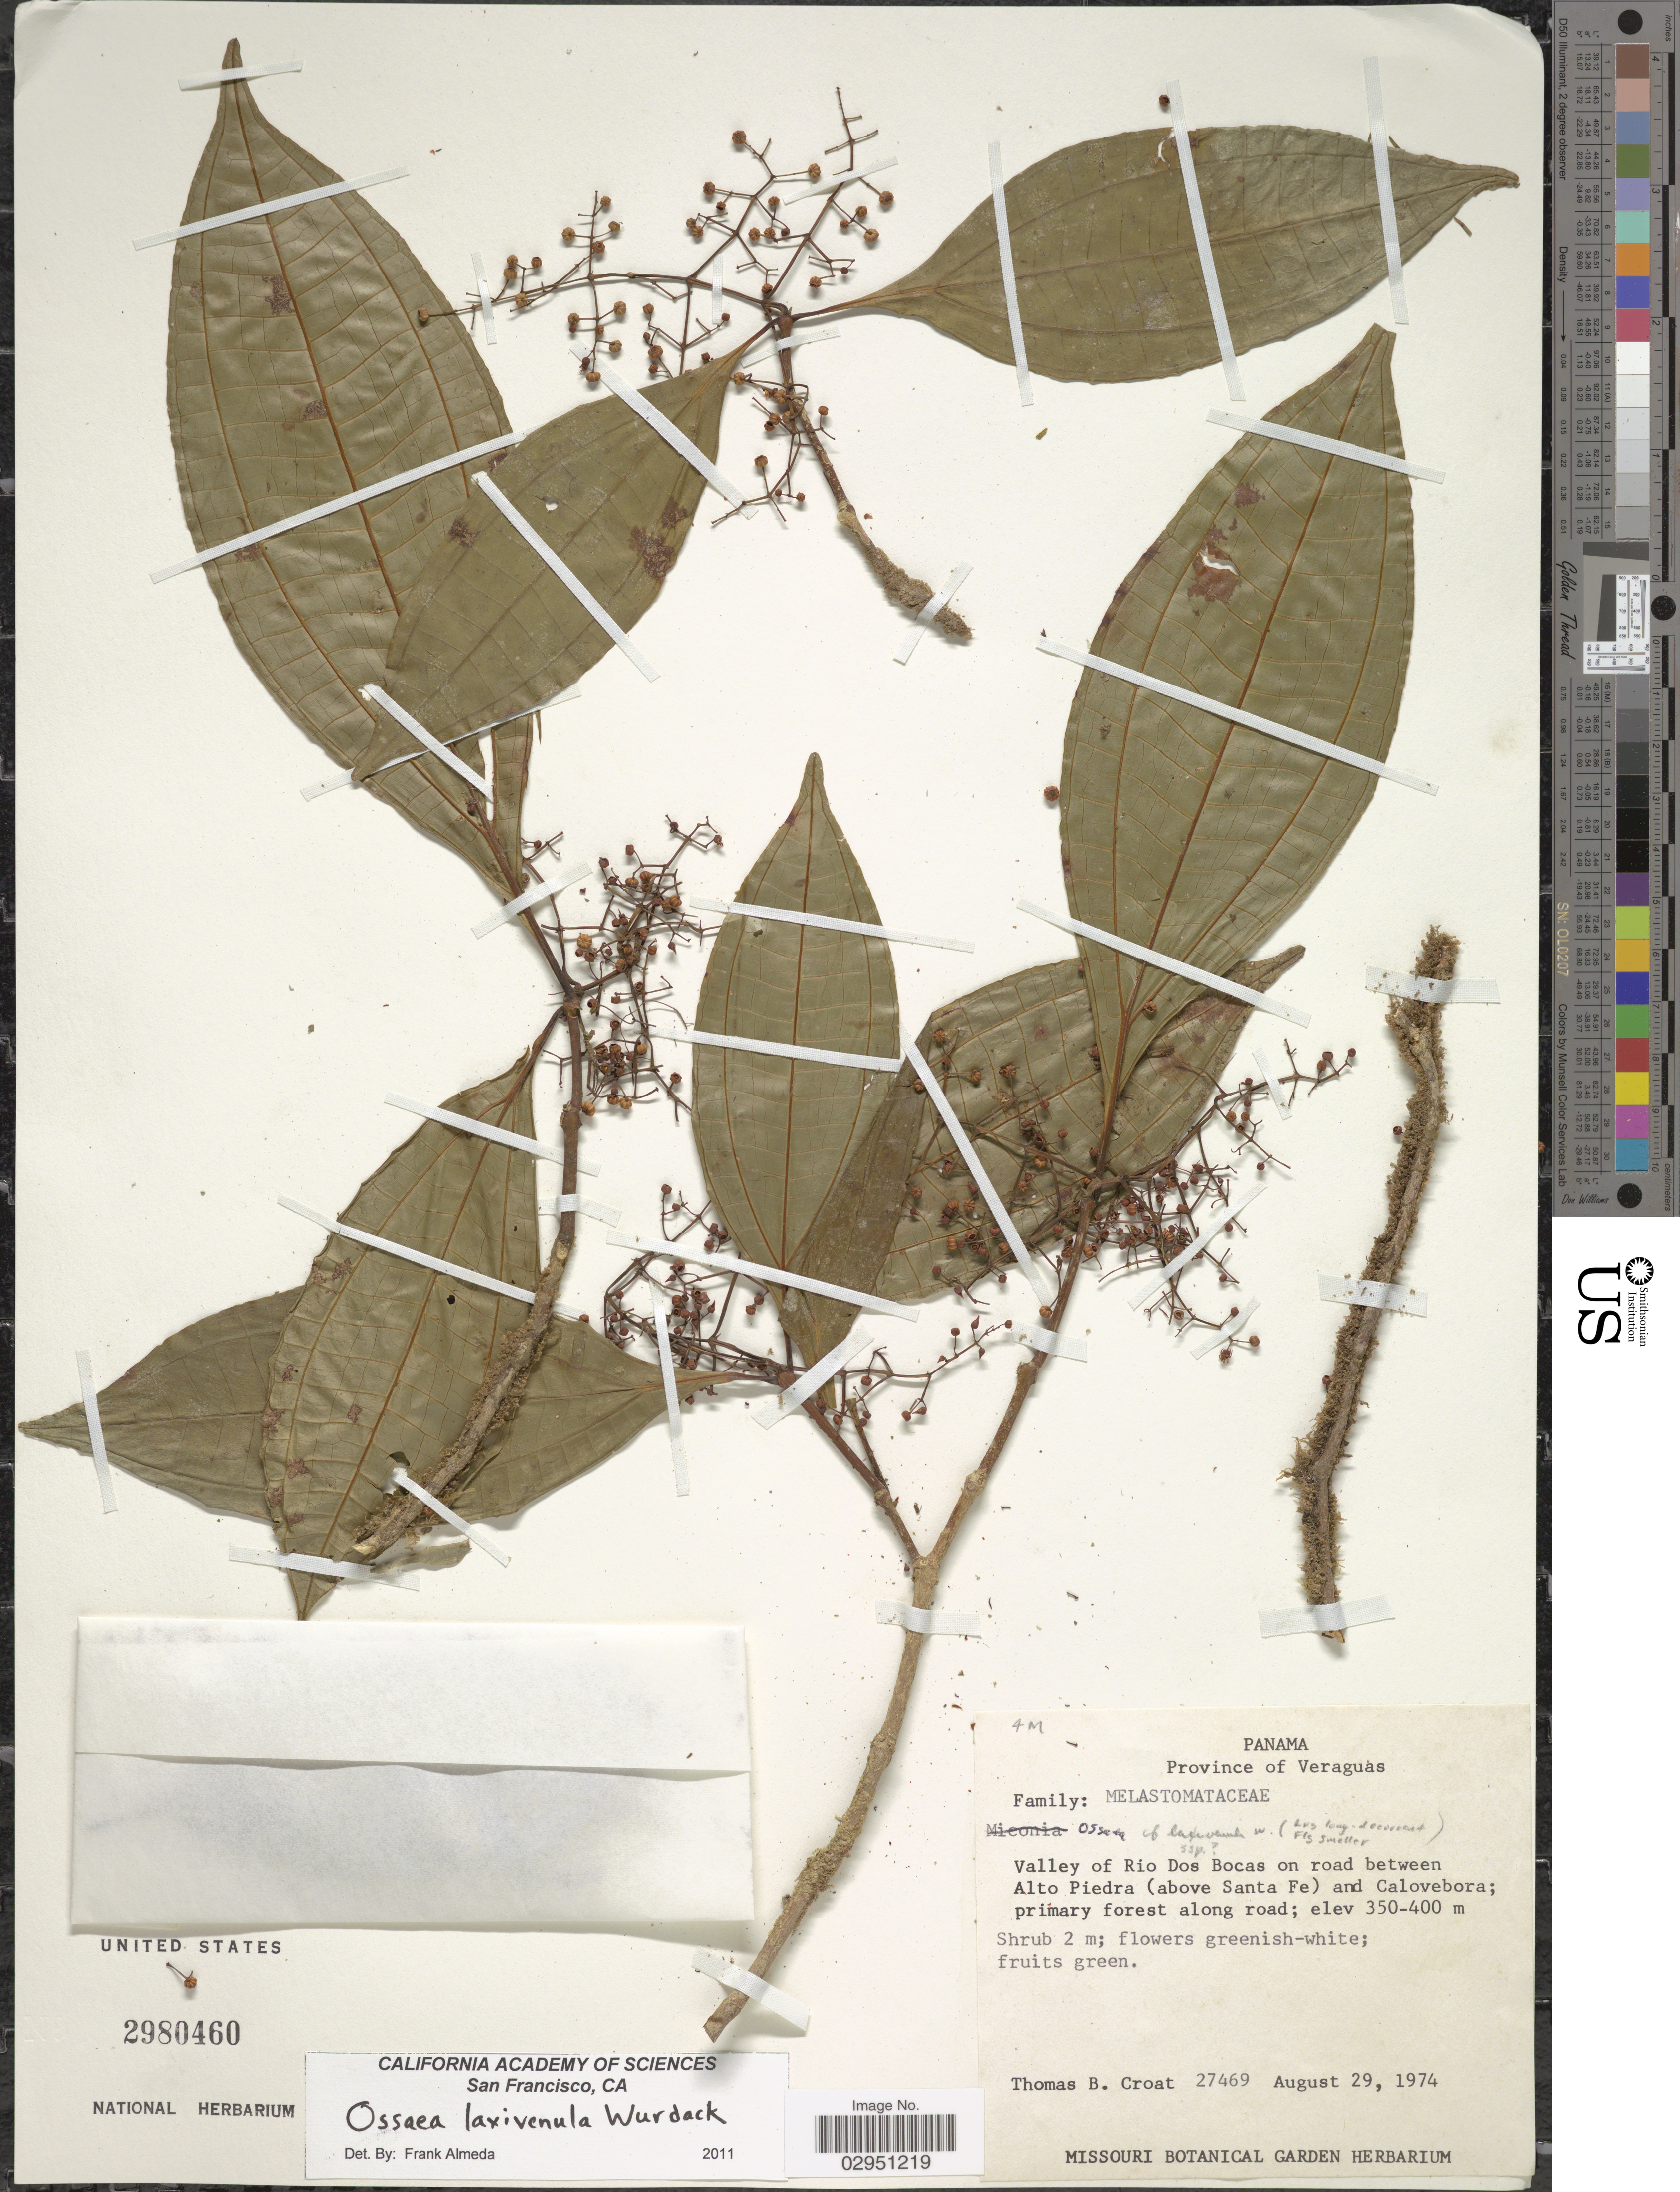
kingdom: Plantae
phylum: Tracheophyta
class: Magnoliopsida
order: Myrtales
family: Melastomataceae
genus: Ossaea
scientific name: Ossaea laxivenula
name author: Wurdack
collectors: T. B. Croat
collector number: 27469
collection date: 1974-08-29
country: Panama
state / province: Veraguas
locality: Valley of Rio Dos Bocas on road between Alto Piedra (above Santa Fe) and Calovebora.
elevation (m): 350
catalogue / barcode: US 2980460